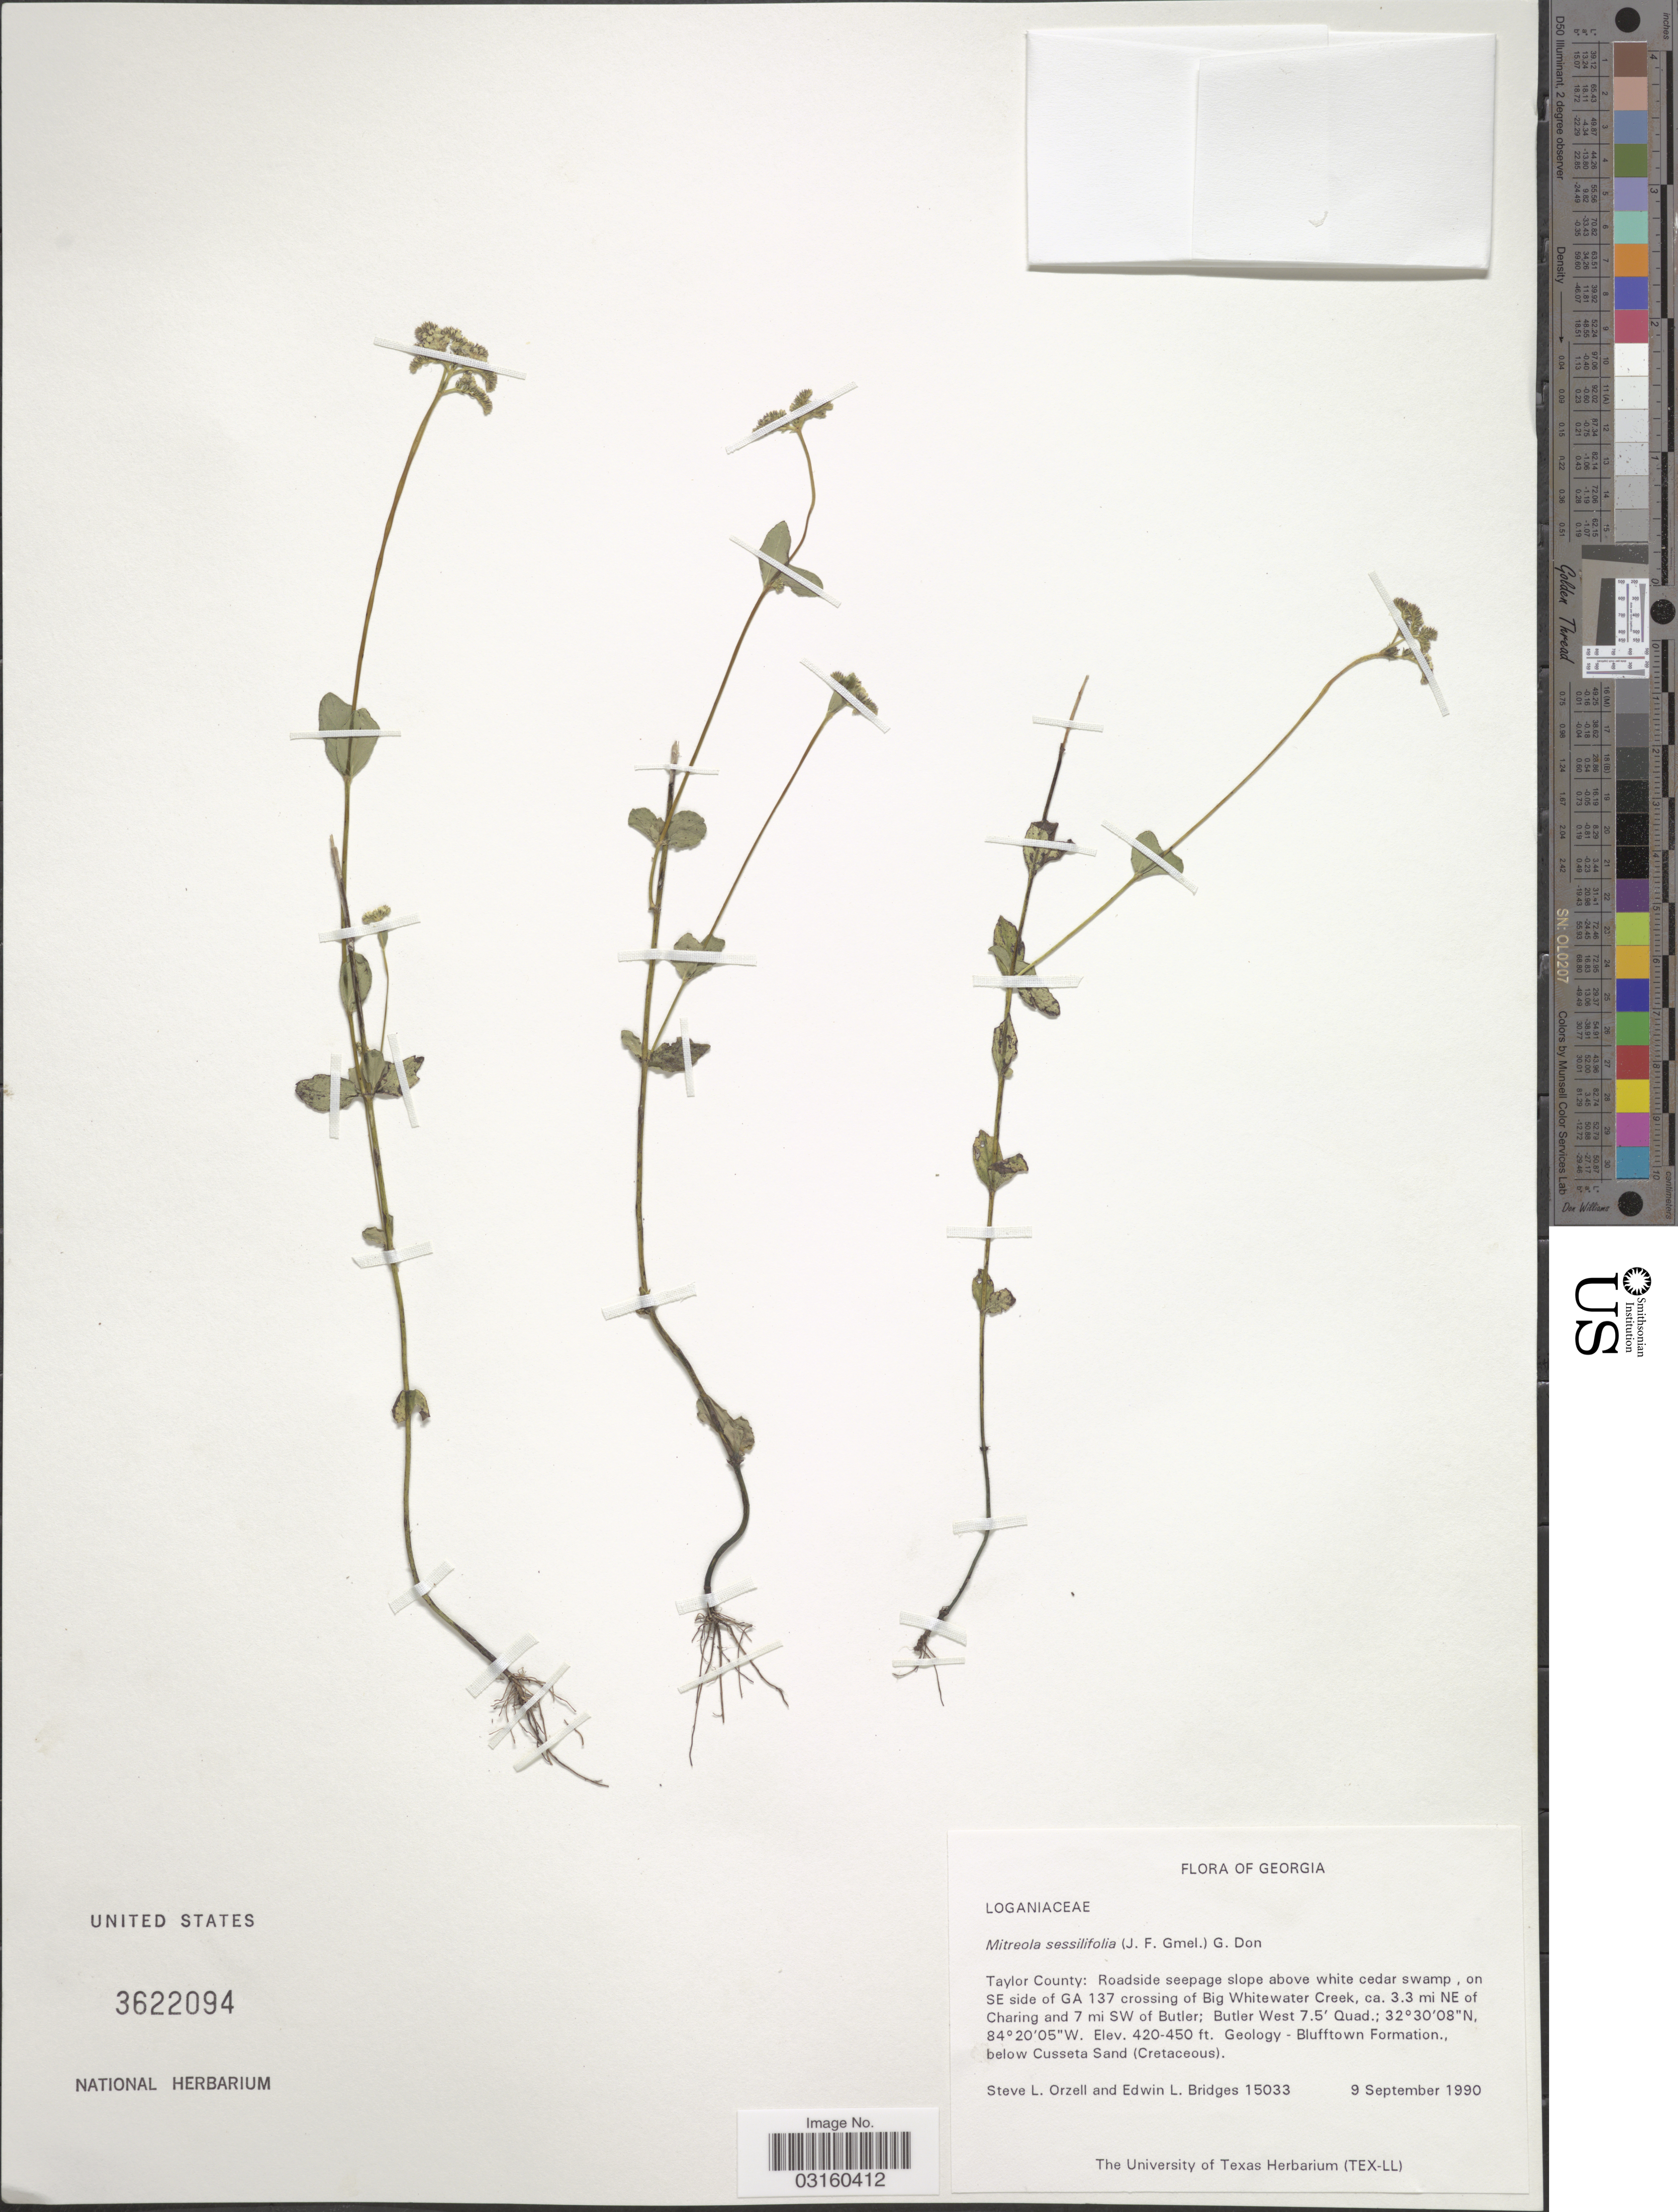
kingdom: Plantae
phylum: Tracheophyta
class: Magnoliopsida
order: Gentianales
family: Loganiaceae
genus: Mitreola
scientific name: Mitreola petiolata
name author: (J.F. Gmel.) Torr. & A. Gray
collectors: S. Orzell & E. Bridges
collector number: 15033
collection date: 1990-09-09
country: United States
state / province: Georgia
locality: Taylor County: Roadside seepage slope above white cedar swamp, on SE side of GA 137 crossing of Big Whitewater Creek, ca. 3.3 mi NE of Charing and 7 mi SW of Butler West 7.5'Quad, Geology - Blufftown Formation, below Cusseta Sand (Cretaceous).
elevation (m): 128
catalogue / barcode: US 3622094